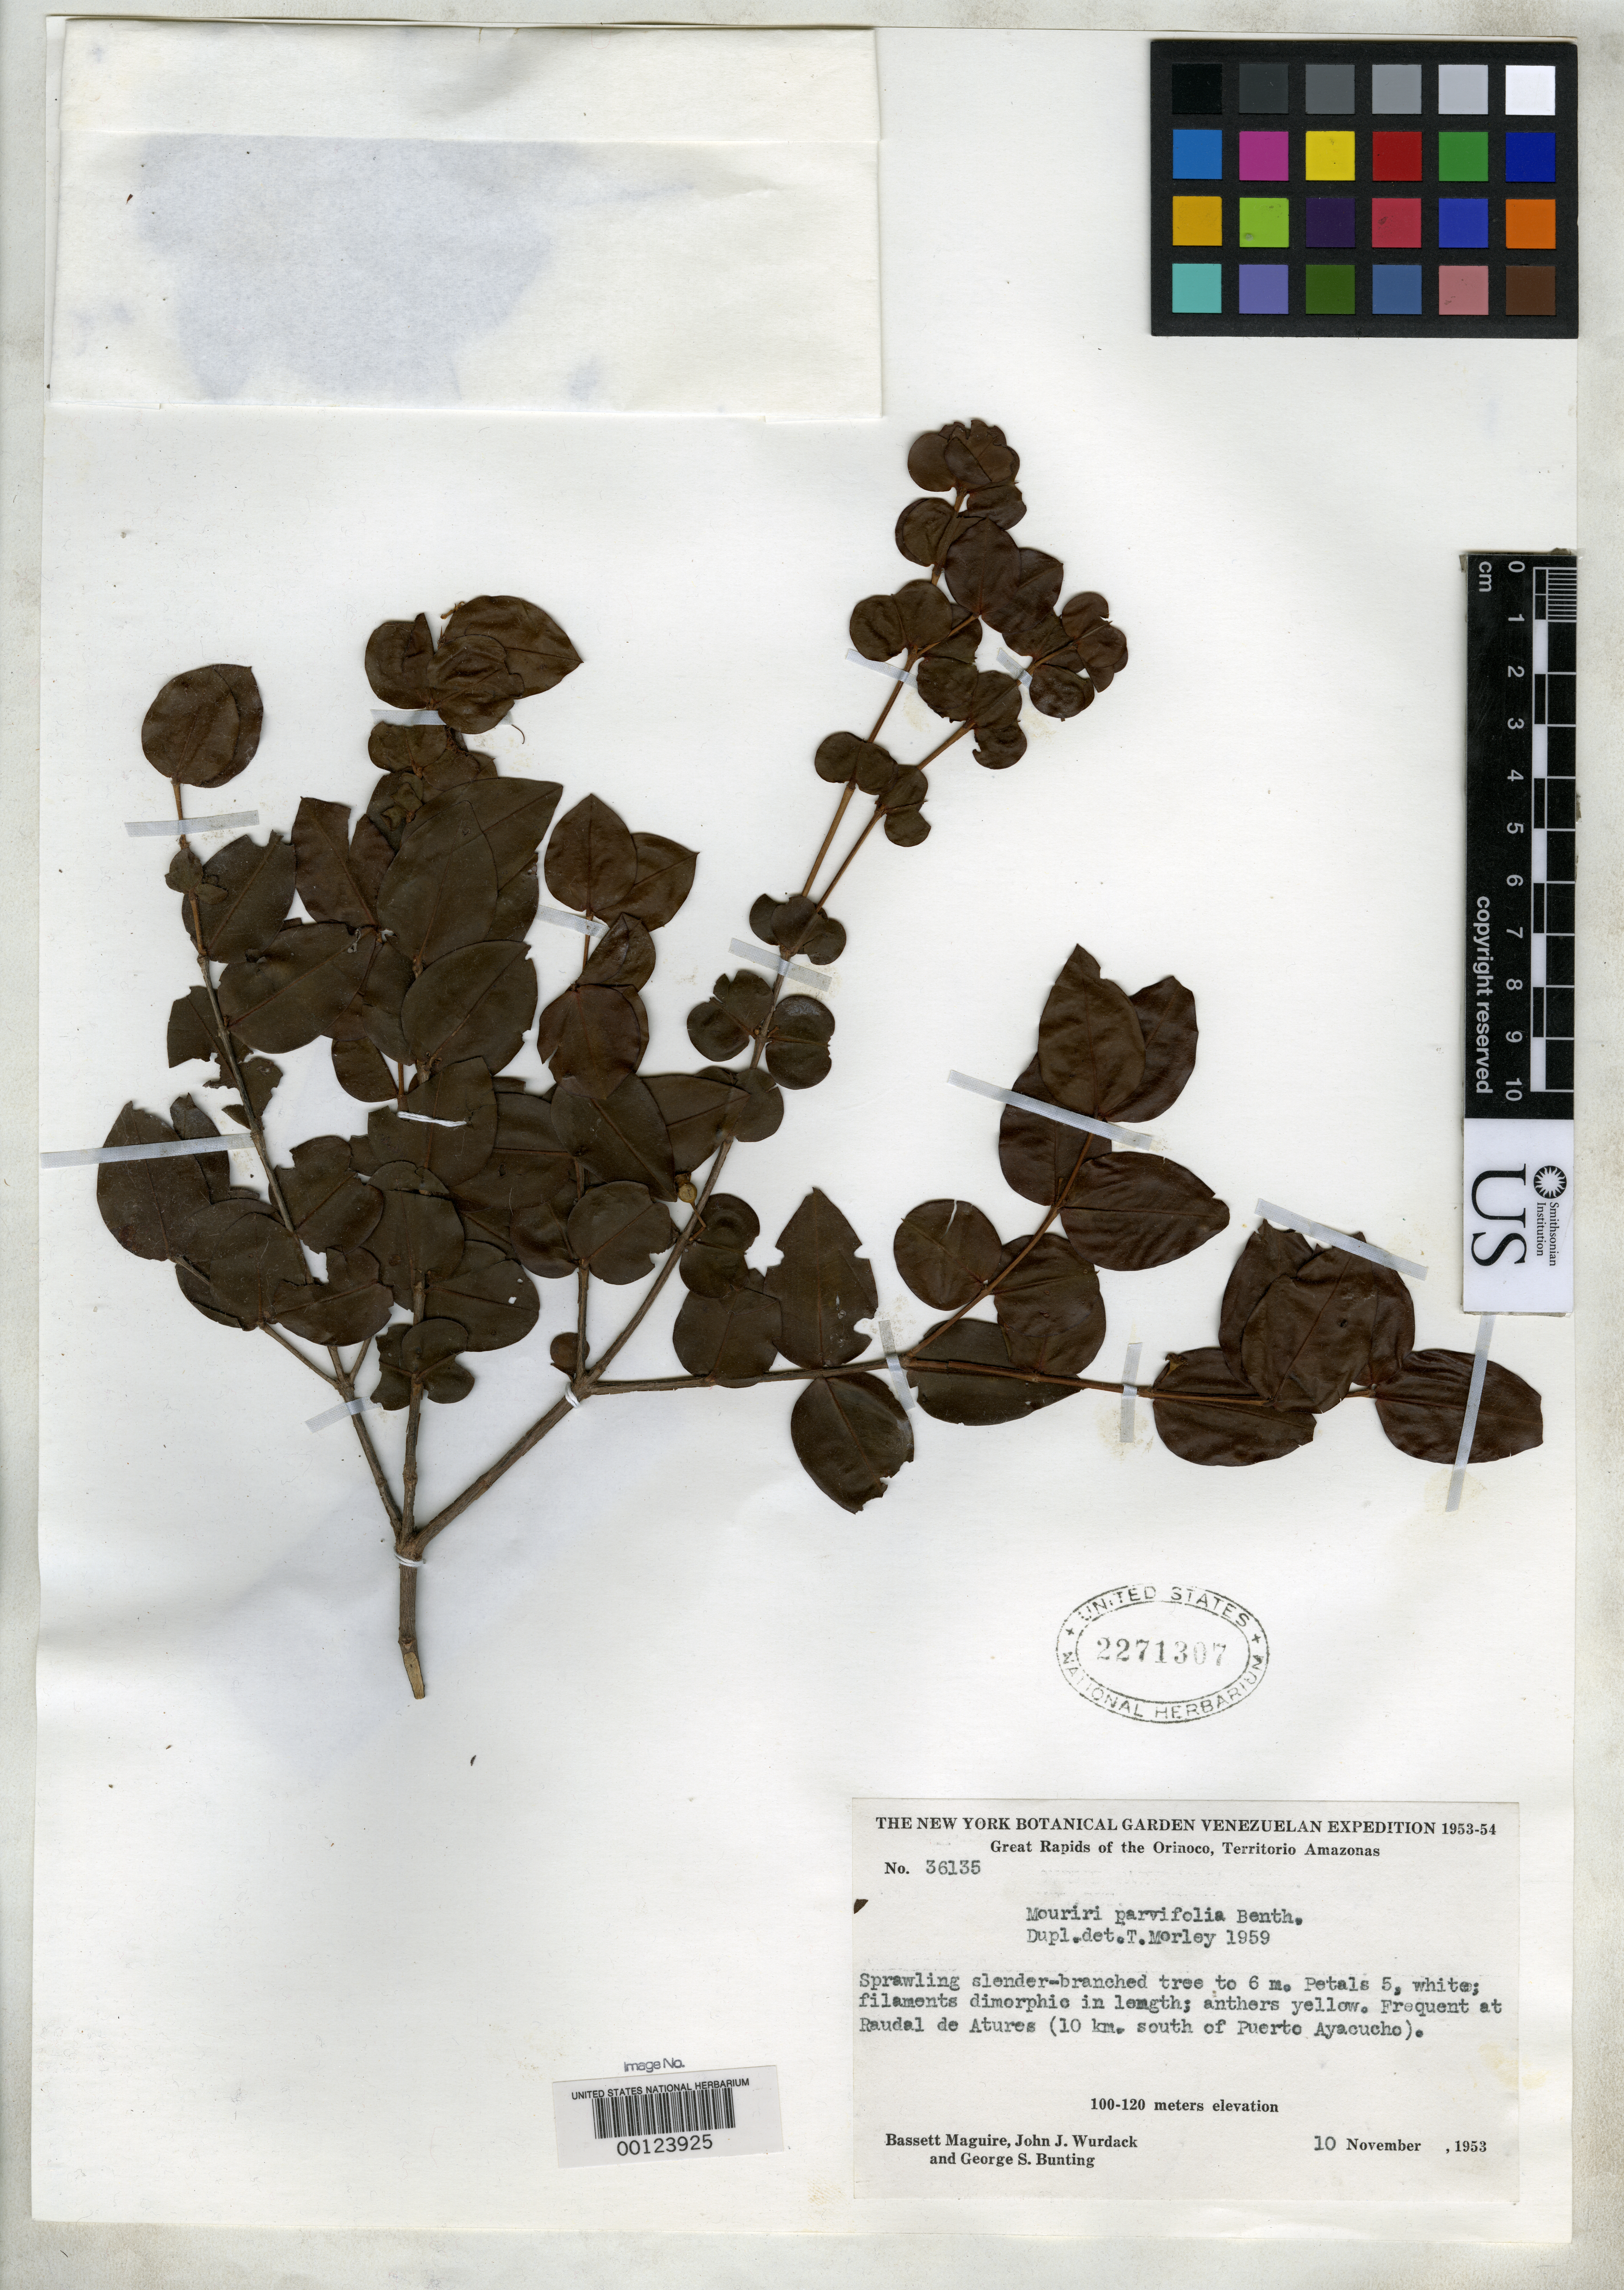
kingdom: Plantae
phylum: Tracheophyta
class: Magnoliopsida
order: Myrtales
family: Melastomataceae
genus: Mouriri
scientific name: Mouriri myrtilloides subsp. orinocensis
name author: Morley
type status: Isotype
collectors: B. Maguire, J. J. Wurdack & G. S. Bunting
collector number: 36135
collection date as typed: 10 Nov 1953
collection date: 1953-11-10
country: Venezuela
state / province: Amazonas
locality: Raudal Atures, Rio Orinoco.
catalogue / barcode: US 2271307